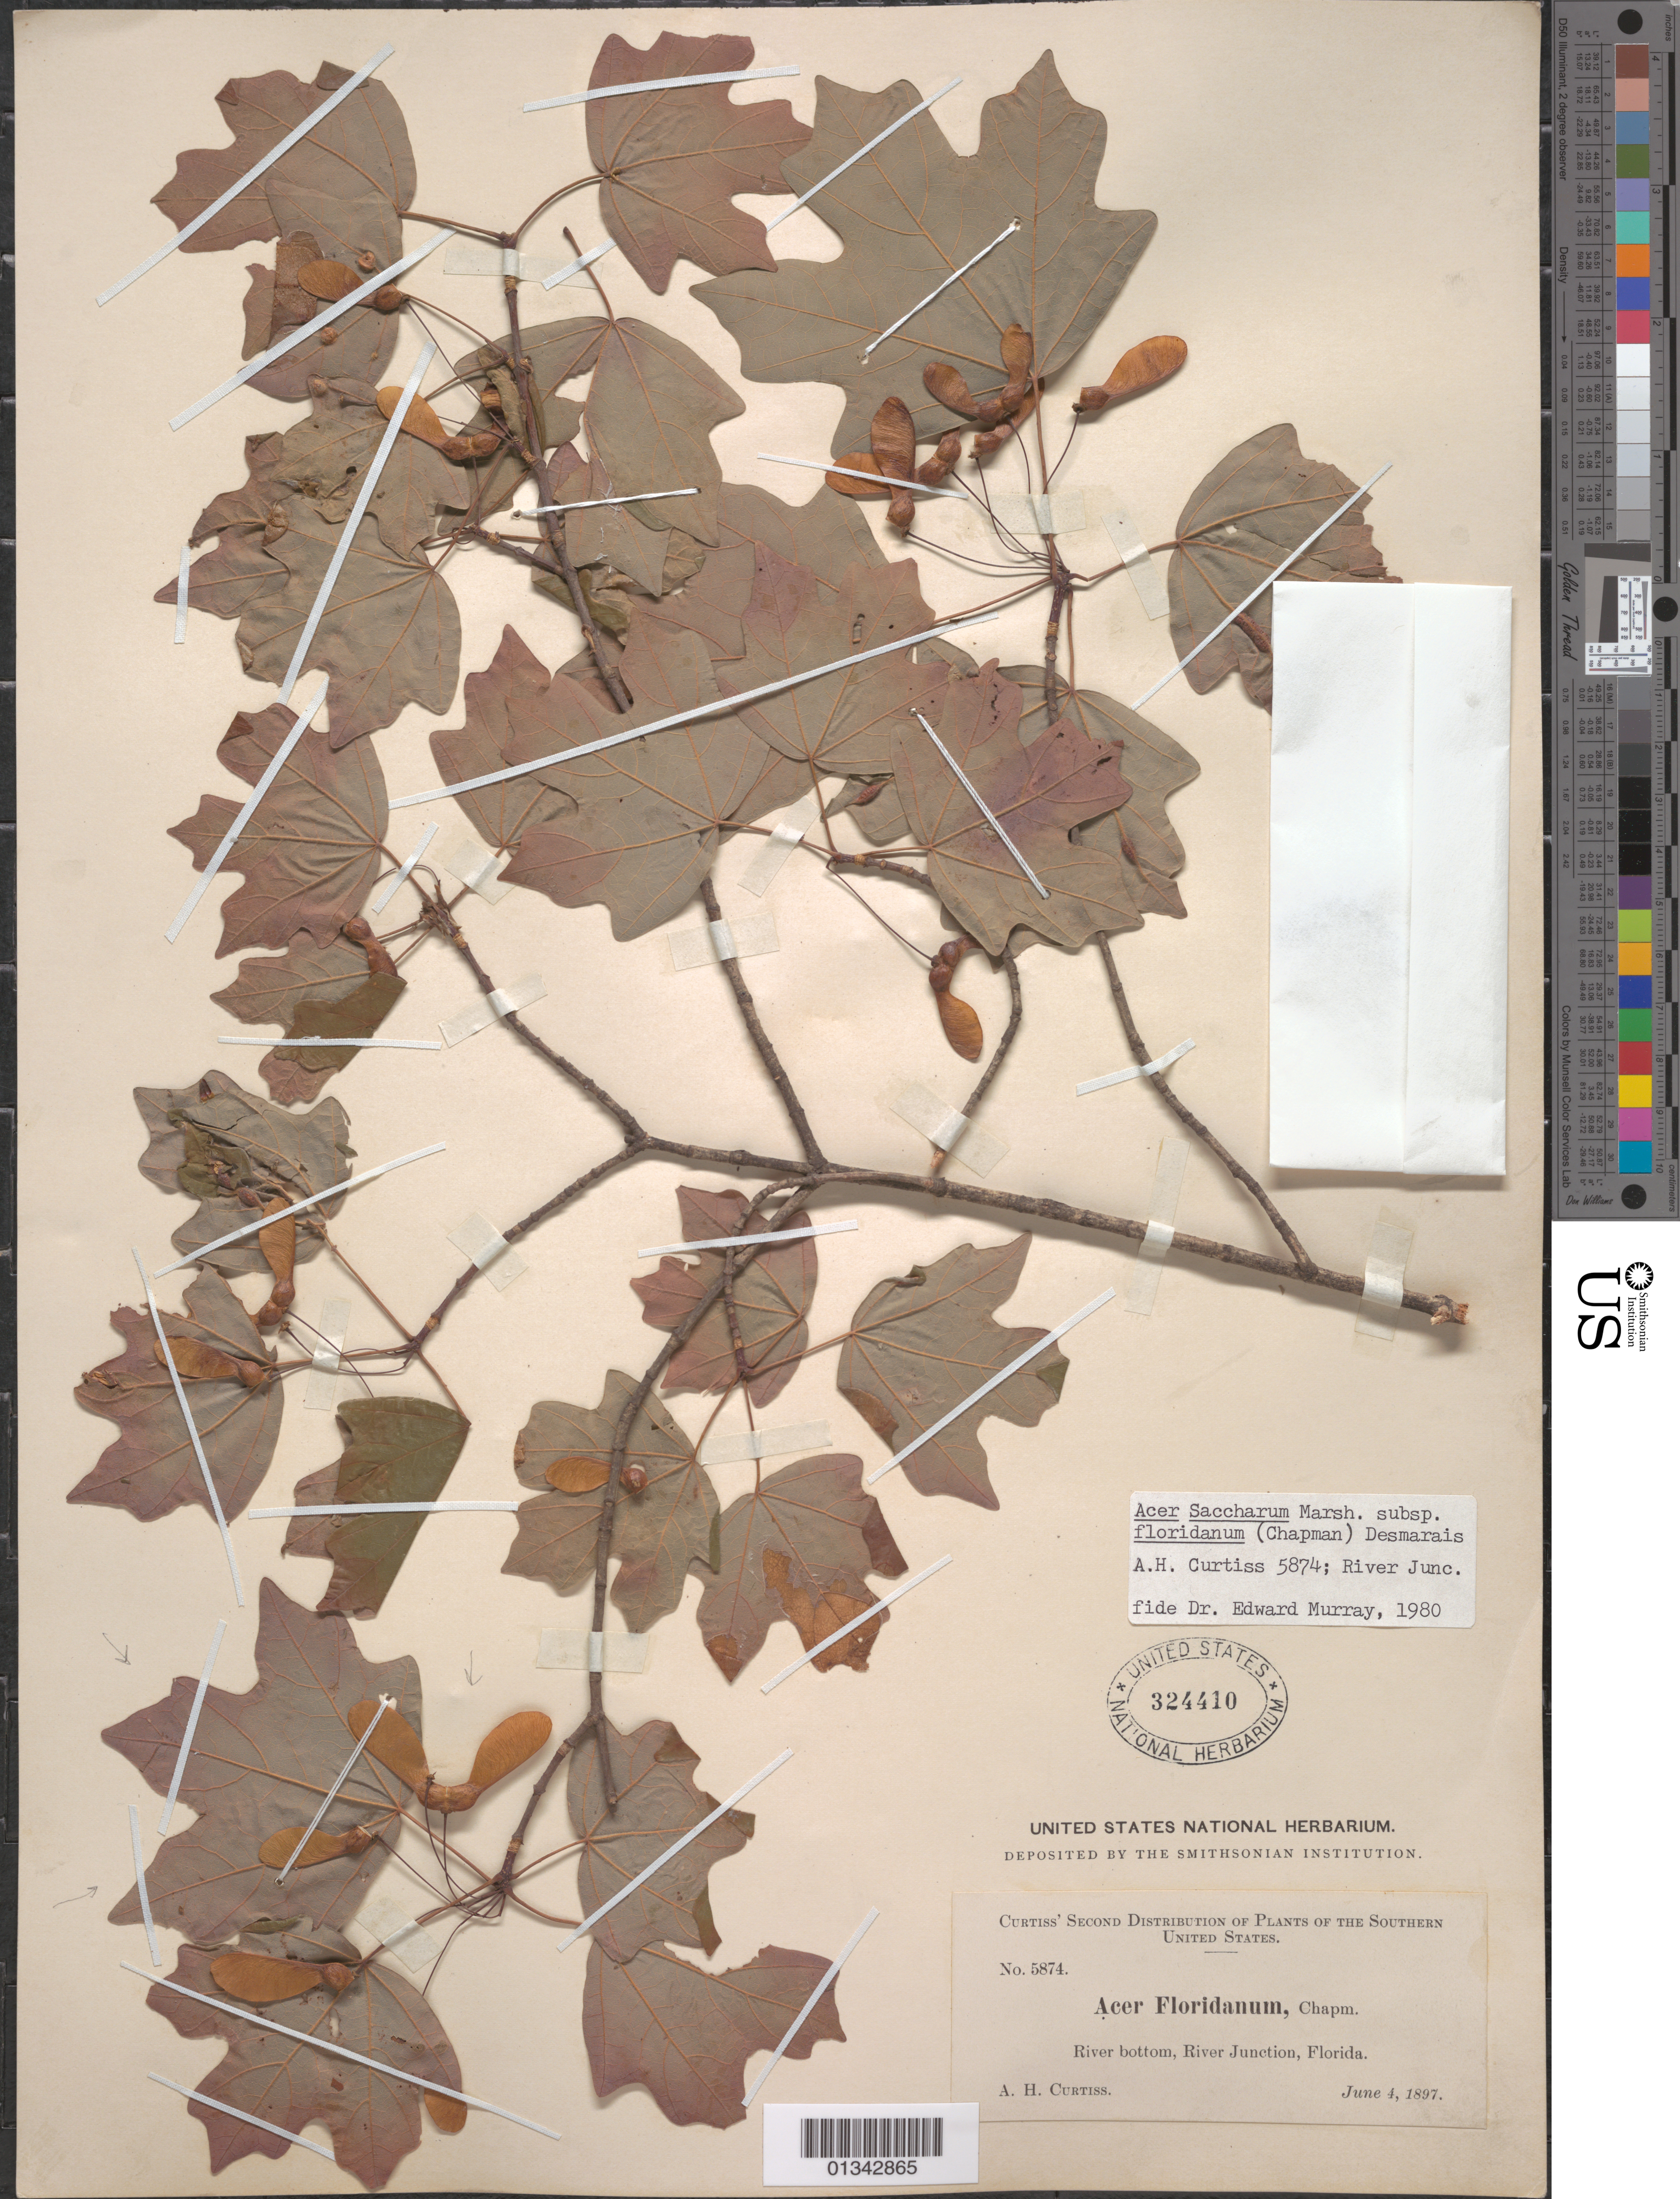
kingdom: Plantae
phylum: Tracheophyta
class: Magnoliopsida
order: Sapindales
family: Sapindaceae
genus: Acer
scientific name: Acer saccharum subsp. floridanum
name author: (Chapm.) Desmarais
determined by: Murray, Edward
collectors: A. H. Curtiss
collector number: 5874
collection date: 1897-06-04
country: United States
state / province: Florida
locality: River Junction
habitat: River bottom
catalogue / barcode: US 324410